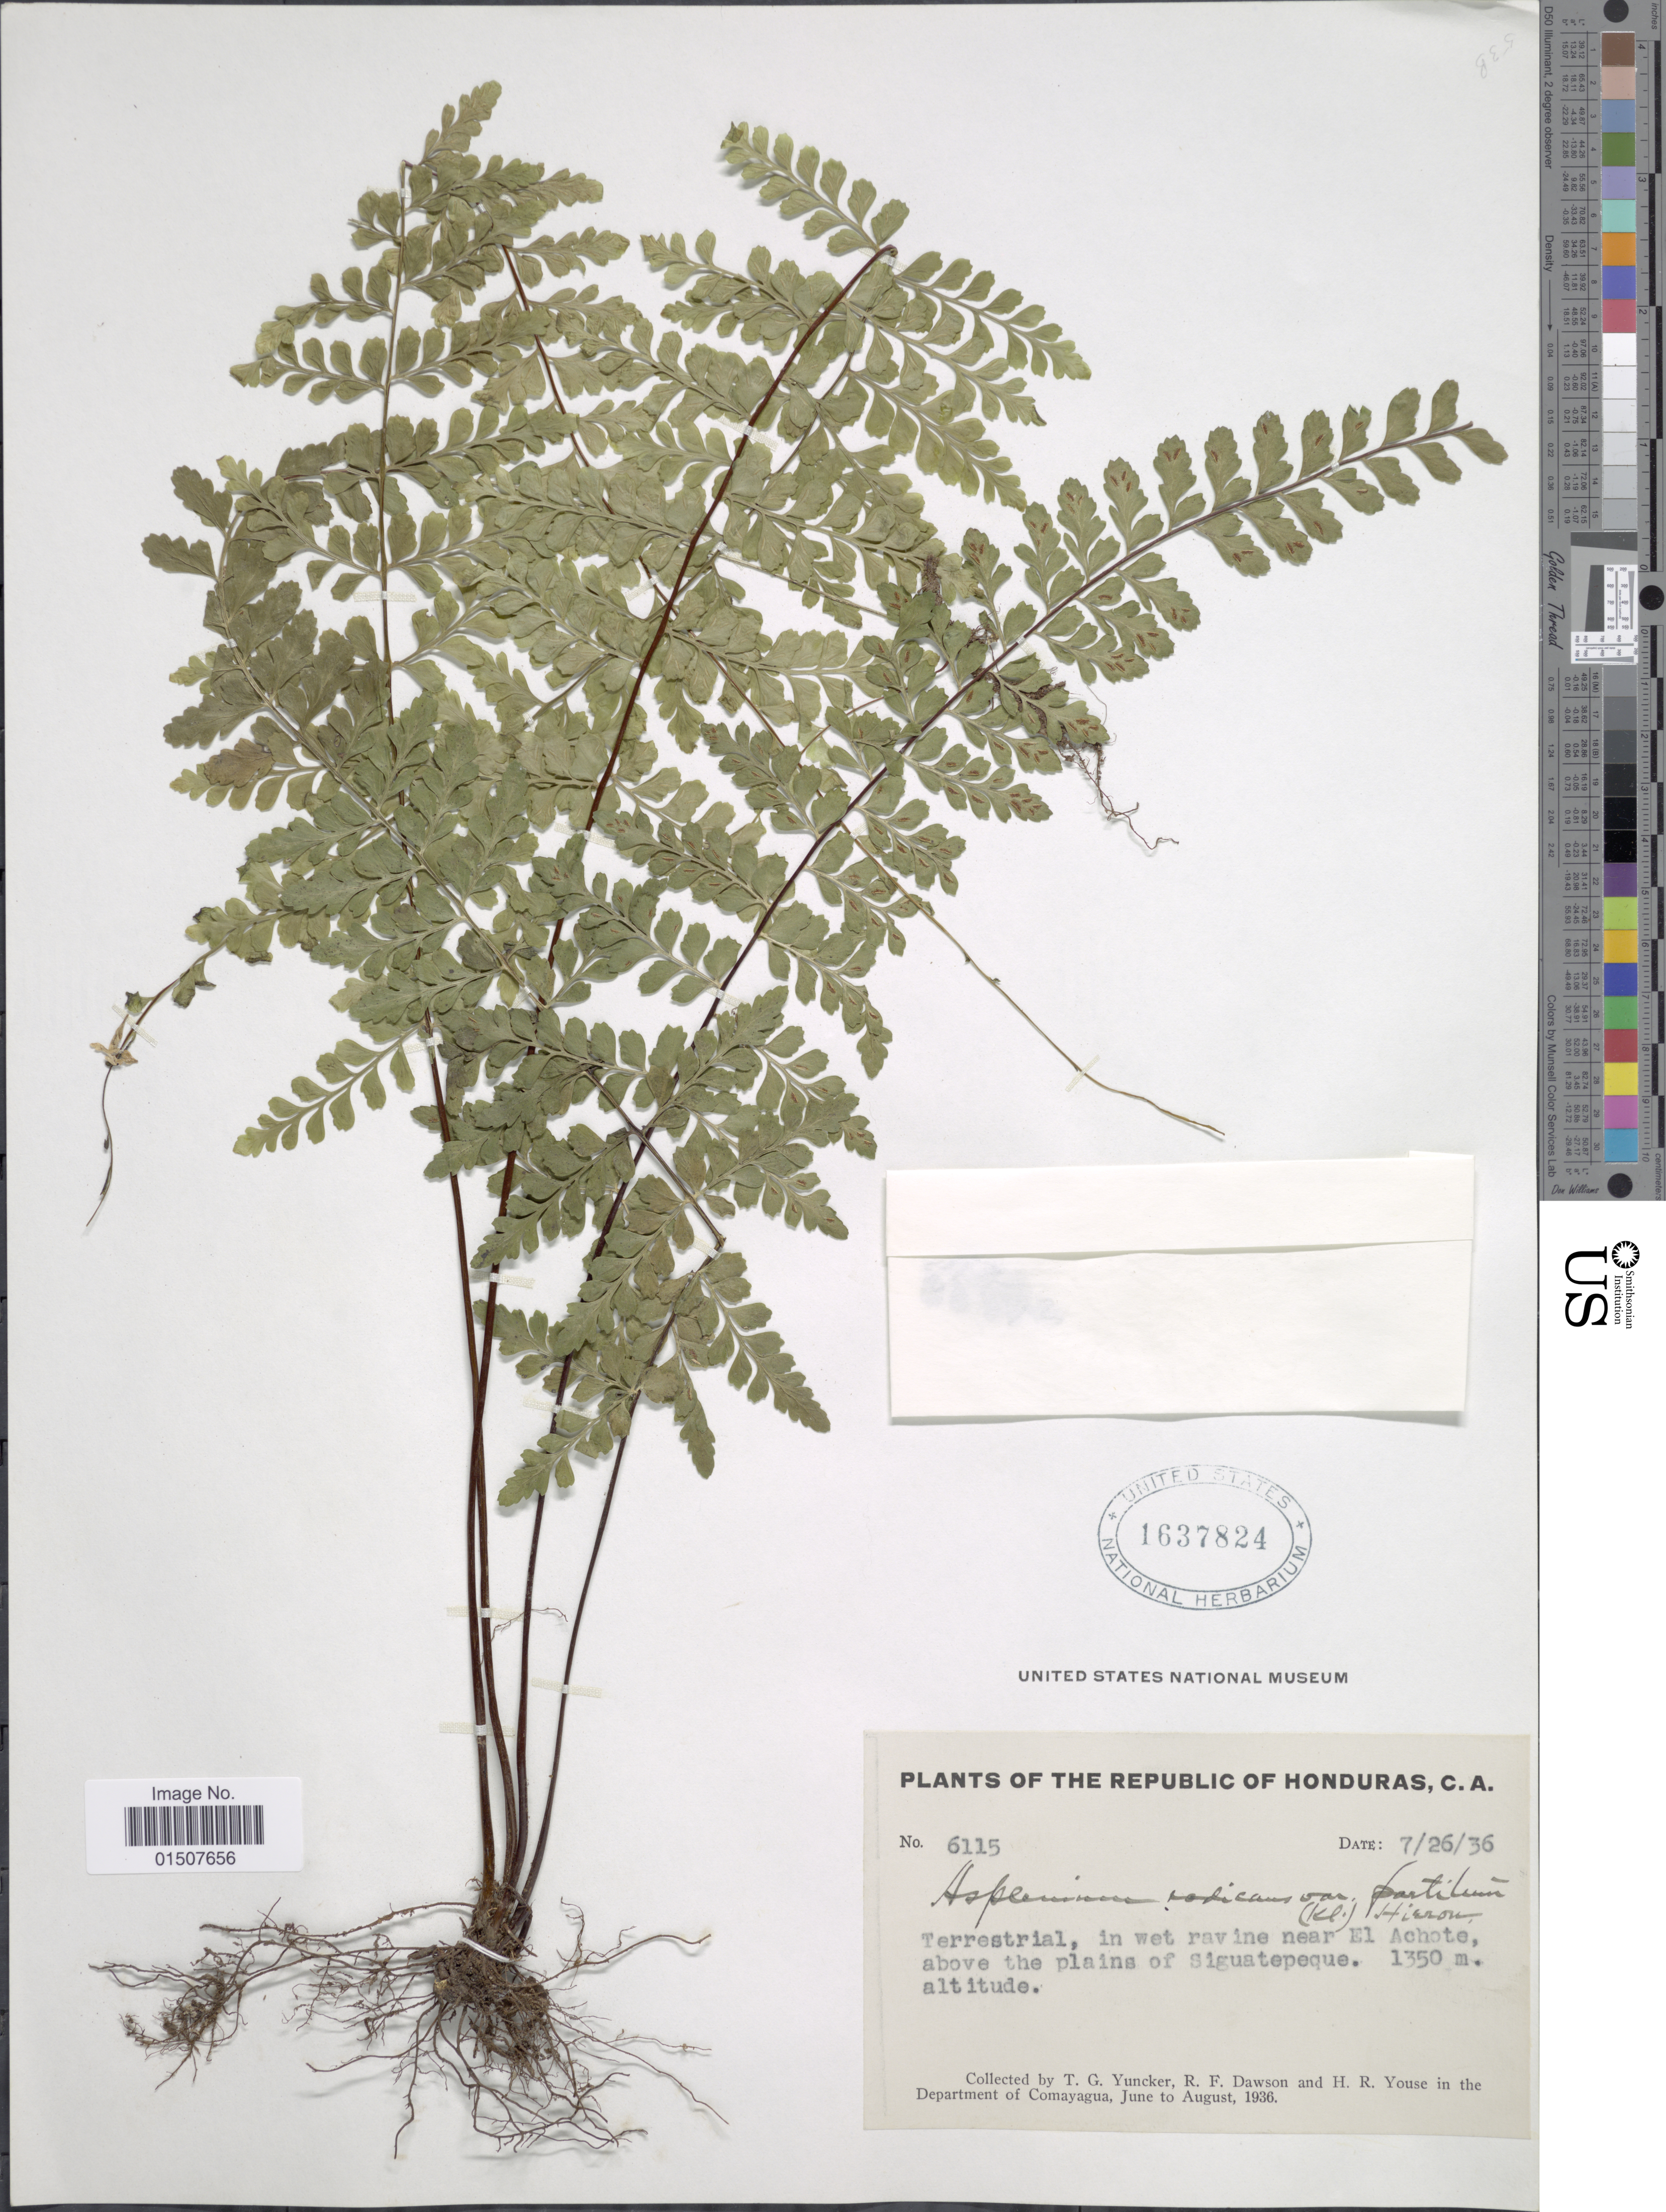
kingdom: Plantae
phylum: Tracheophyta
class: Polypodiopsida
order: Polypodiales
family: Aspleniaceae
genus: Asplenium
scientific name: Asplenium radicans var. partitum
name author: (Klotzsch) Hieron.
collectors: T. G. Yuncker, R. F. Dawson & H. Youse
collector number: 6115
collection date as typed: Transcribed d/m/y: 26/7/36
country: Honduras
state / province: Comayagua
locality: Terrestrial, in wet ravine near El Achote, above the plains of Siguatepeque, in the Department of Comayagua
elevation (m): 1350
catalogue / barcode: US 1637824